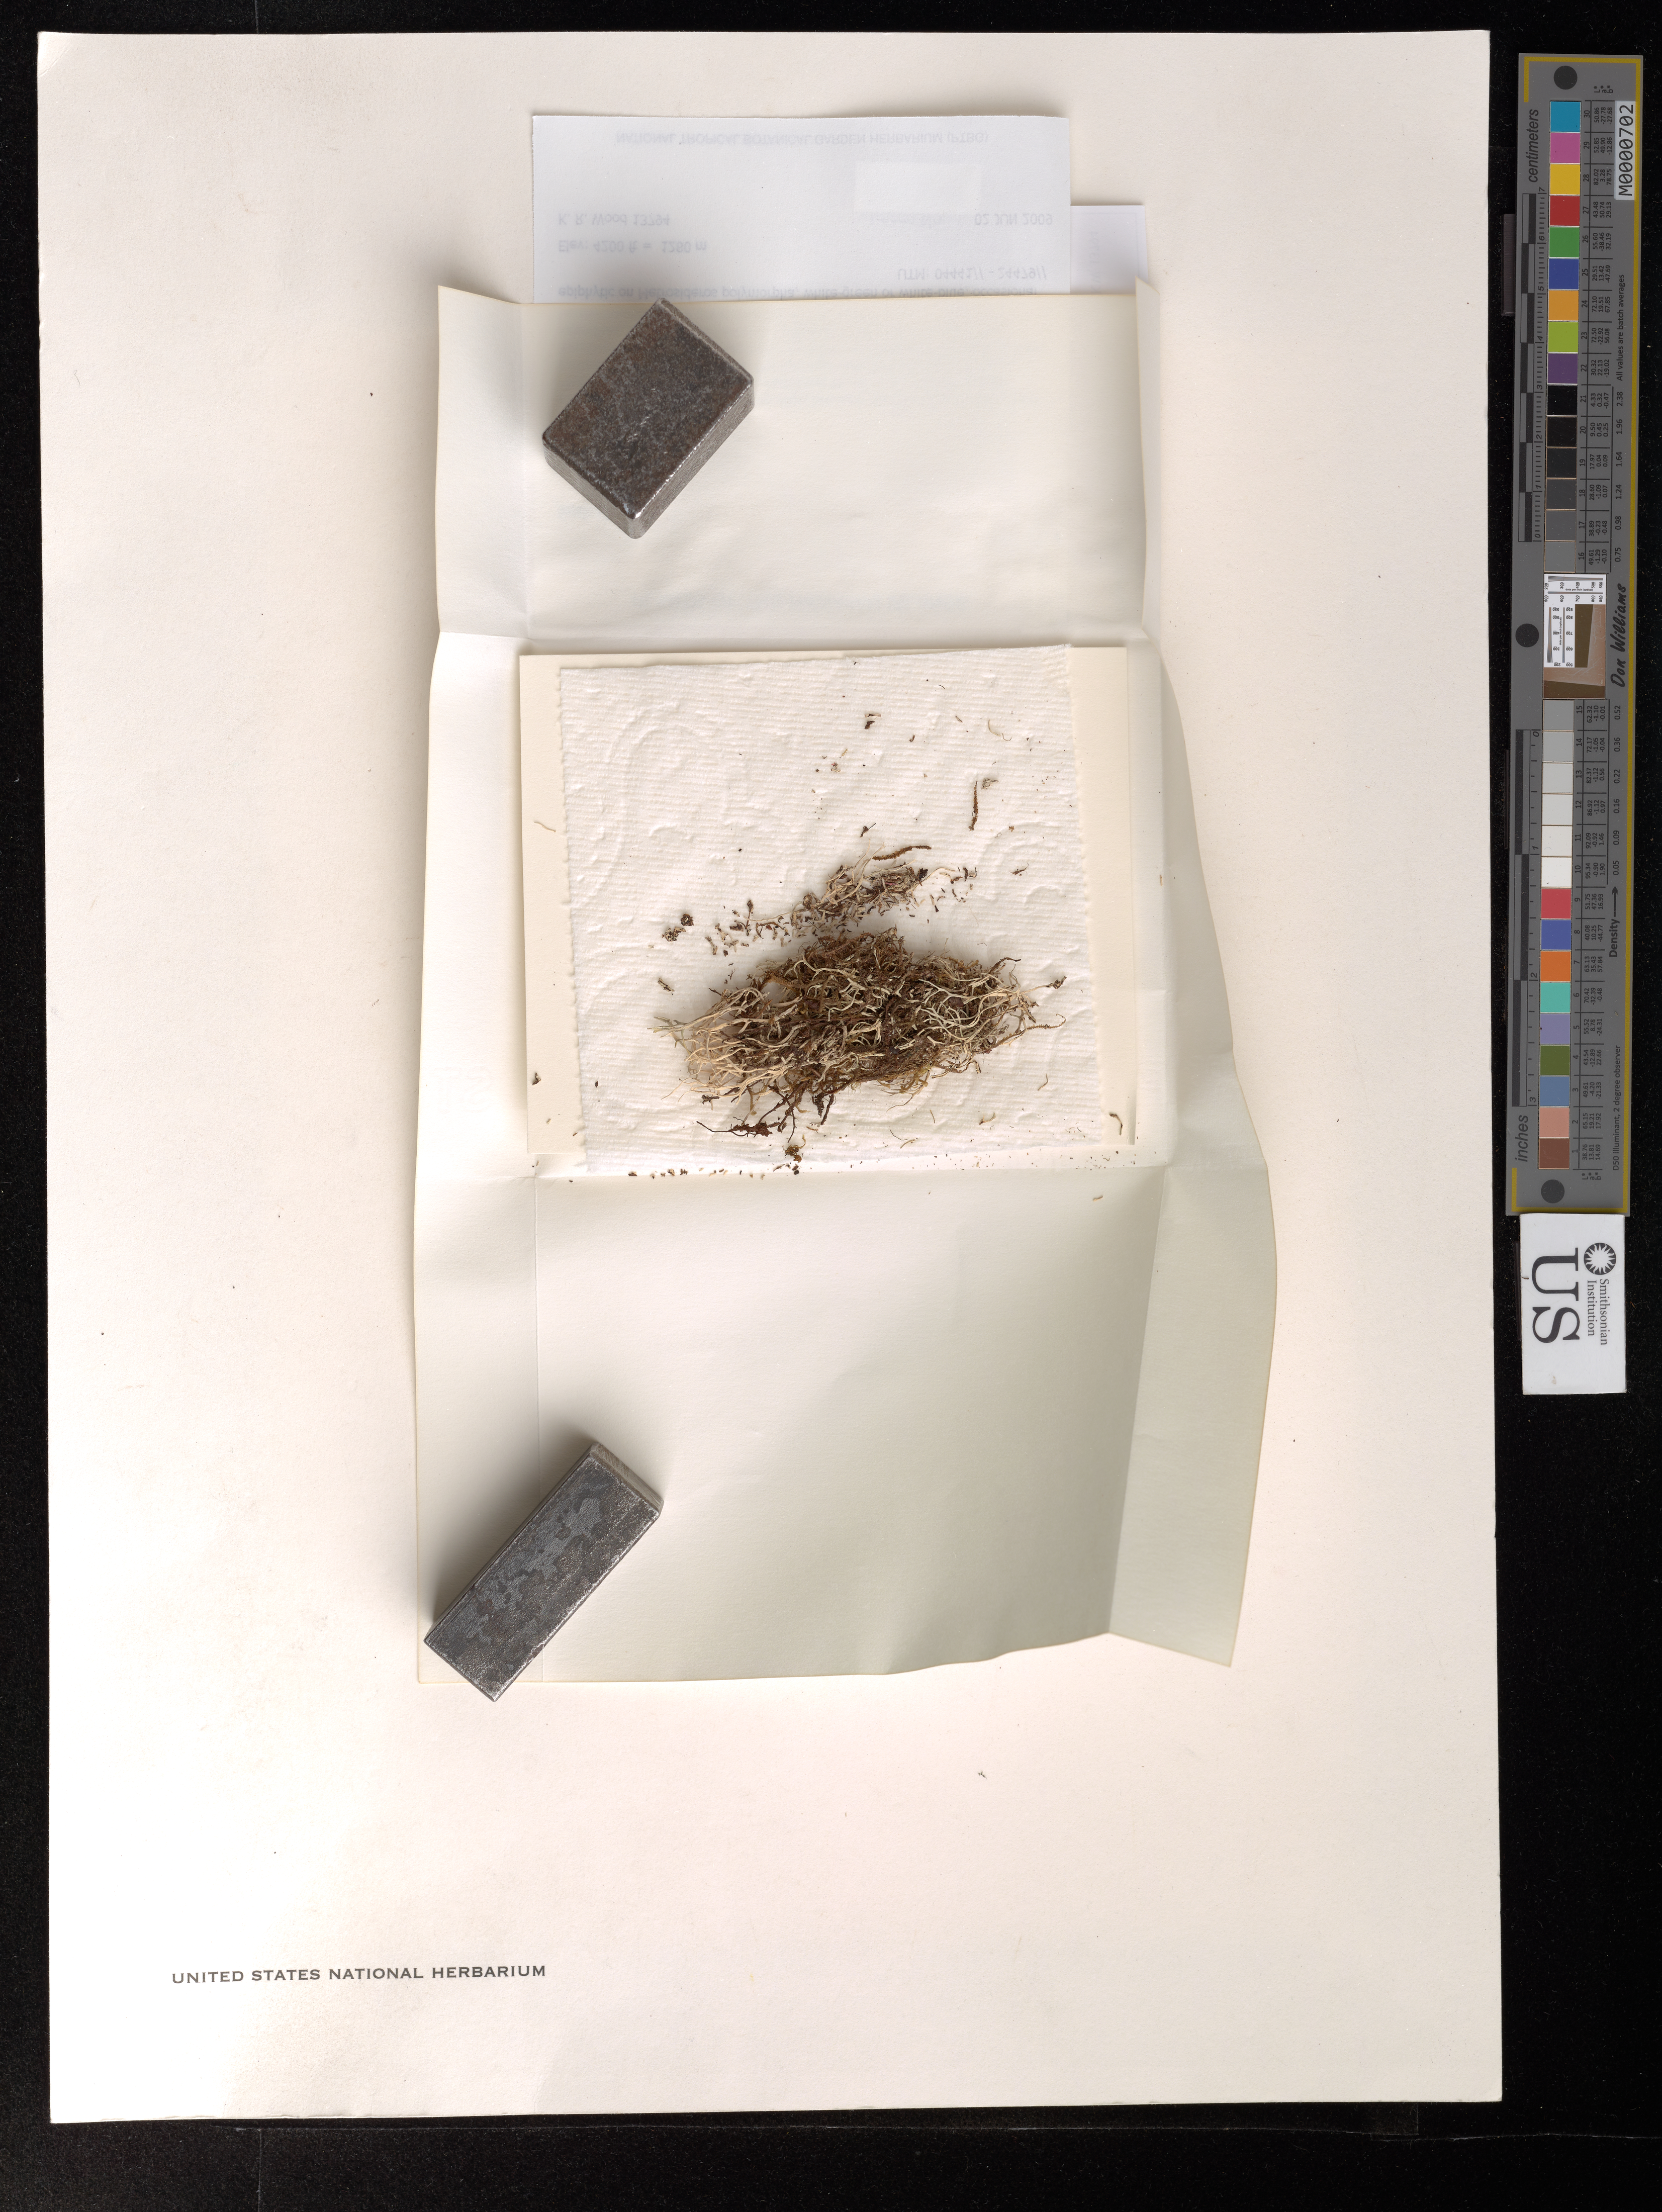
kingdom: Fungi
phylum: Ascomycota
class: Lecanoromycetes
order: Pertusariales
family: Icmadophilaceae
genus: Siphula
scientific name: Siphula sp.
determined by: Smith, C. W.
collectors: K. R. Wood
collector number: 13794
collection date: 2009-06-02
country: United States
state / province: Hawaii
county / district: Kauai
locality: Laau, plateau on dividing ridge between Lumahai & Wainiha Valleys.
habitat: Metrosideros-Cheirodendron montane wet forest w/ 8-10 m tall closed canopy.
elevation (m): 1280